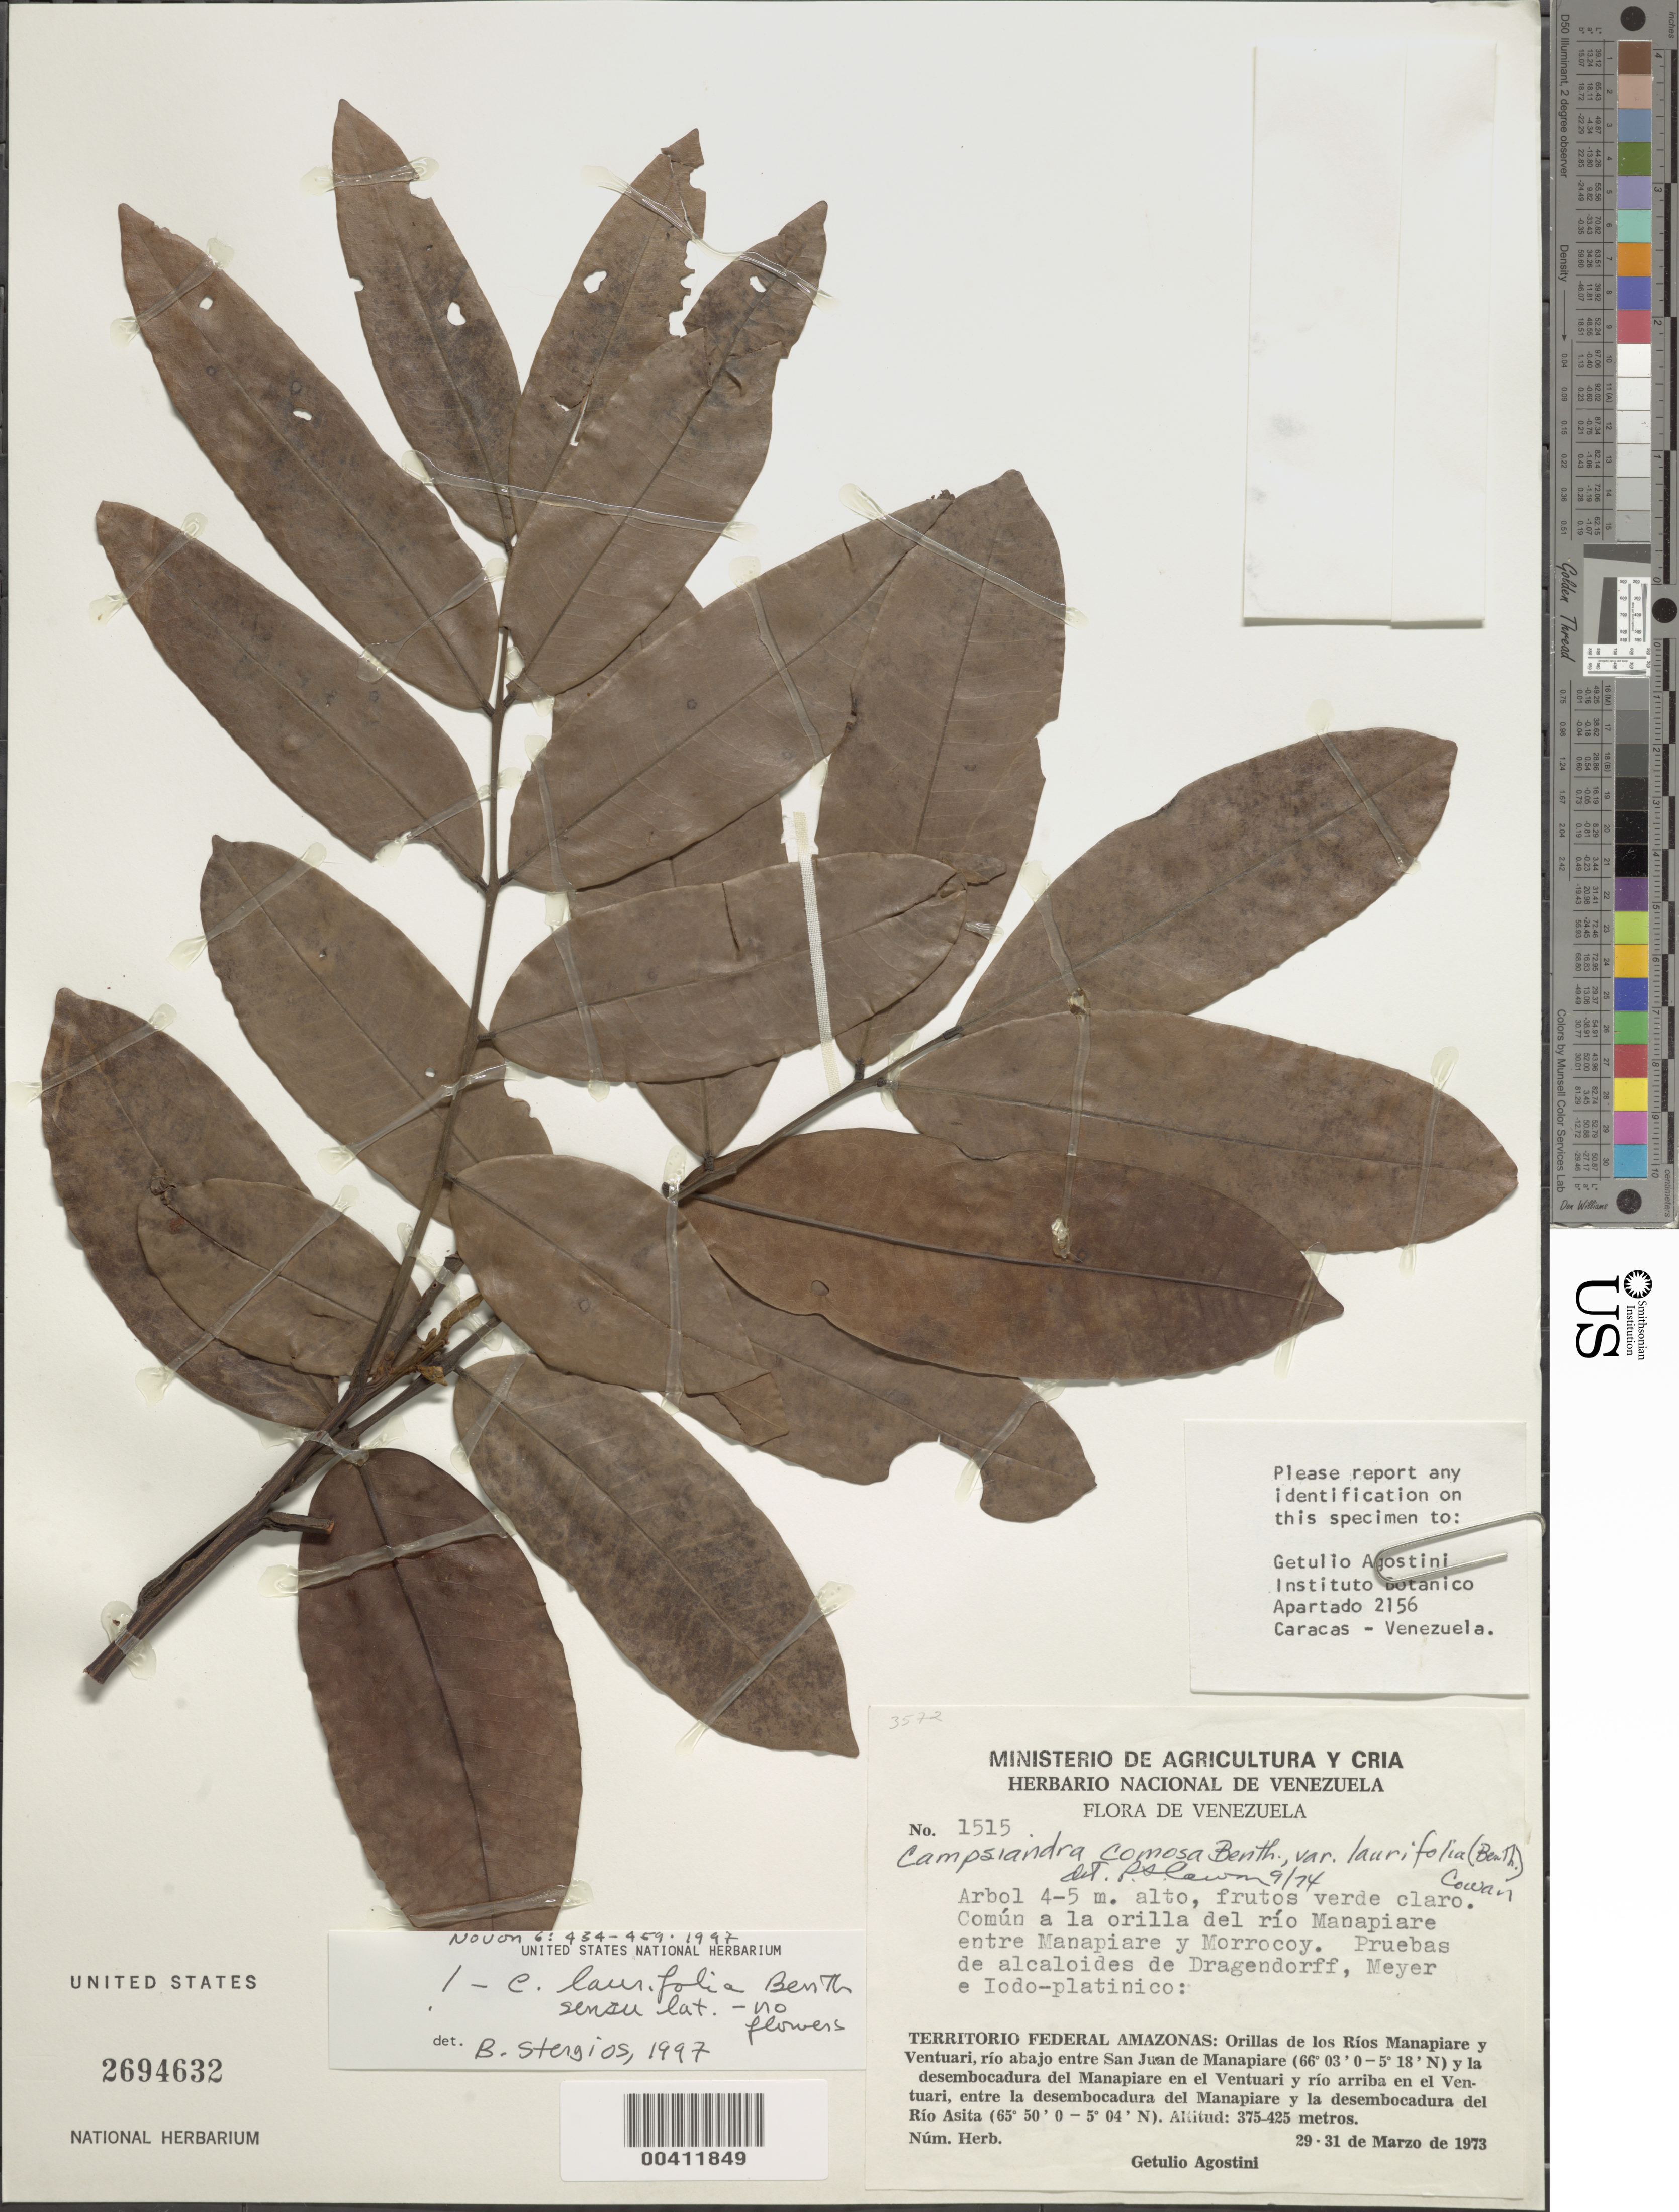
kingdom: Plantae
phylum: Tracheophyta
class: Magnoliopsida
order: Fabales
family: Fabaceae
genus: Campsiandra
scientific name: Campsiandra laurifolia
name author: Benth.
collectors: G. Agostini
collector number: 1515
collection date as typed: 29 Mar 1973 to 31 Mar 1973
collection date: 1973-03-29/1973-03-31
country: Venezuela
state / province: Amazonas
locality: Orillas de los rios manapiare y ventuari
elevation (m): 375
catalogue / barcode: US 2694632